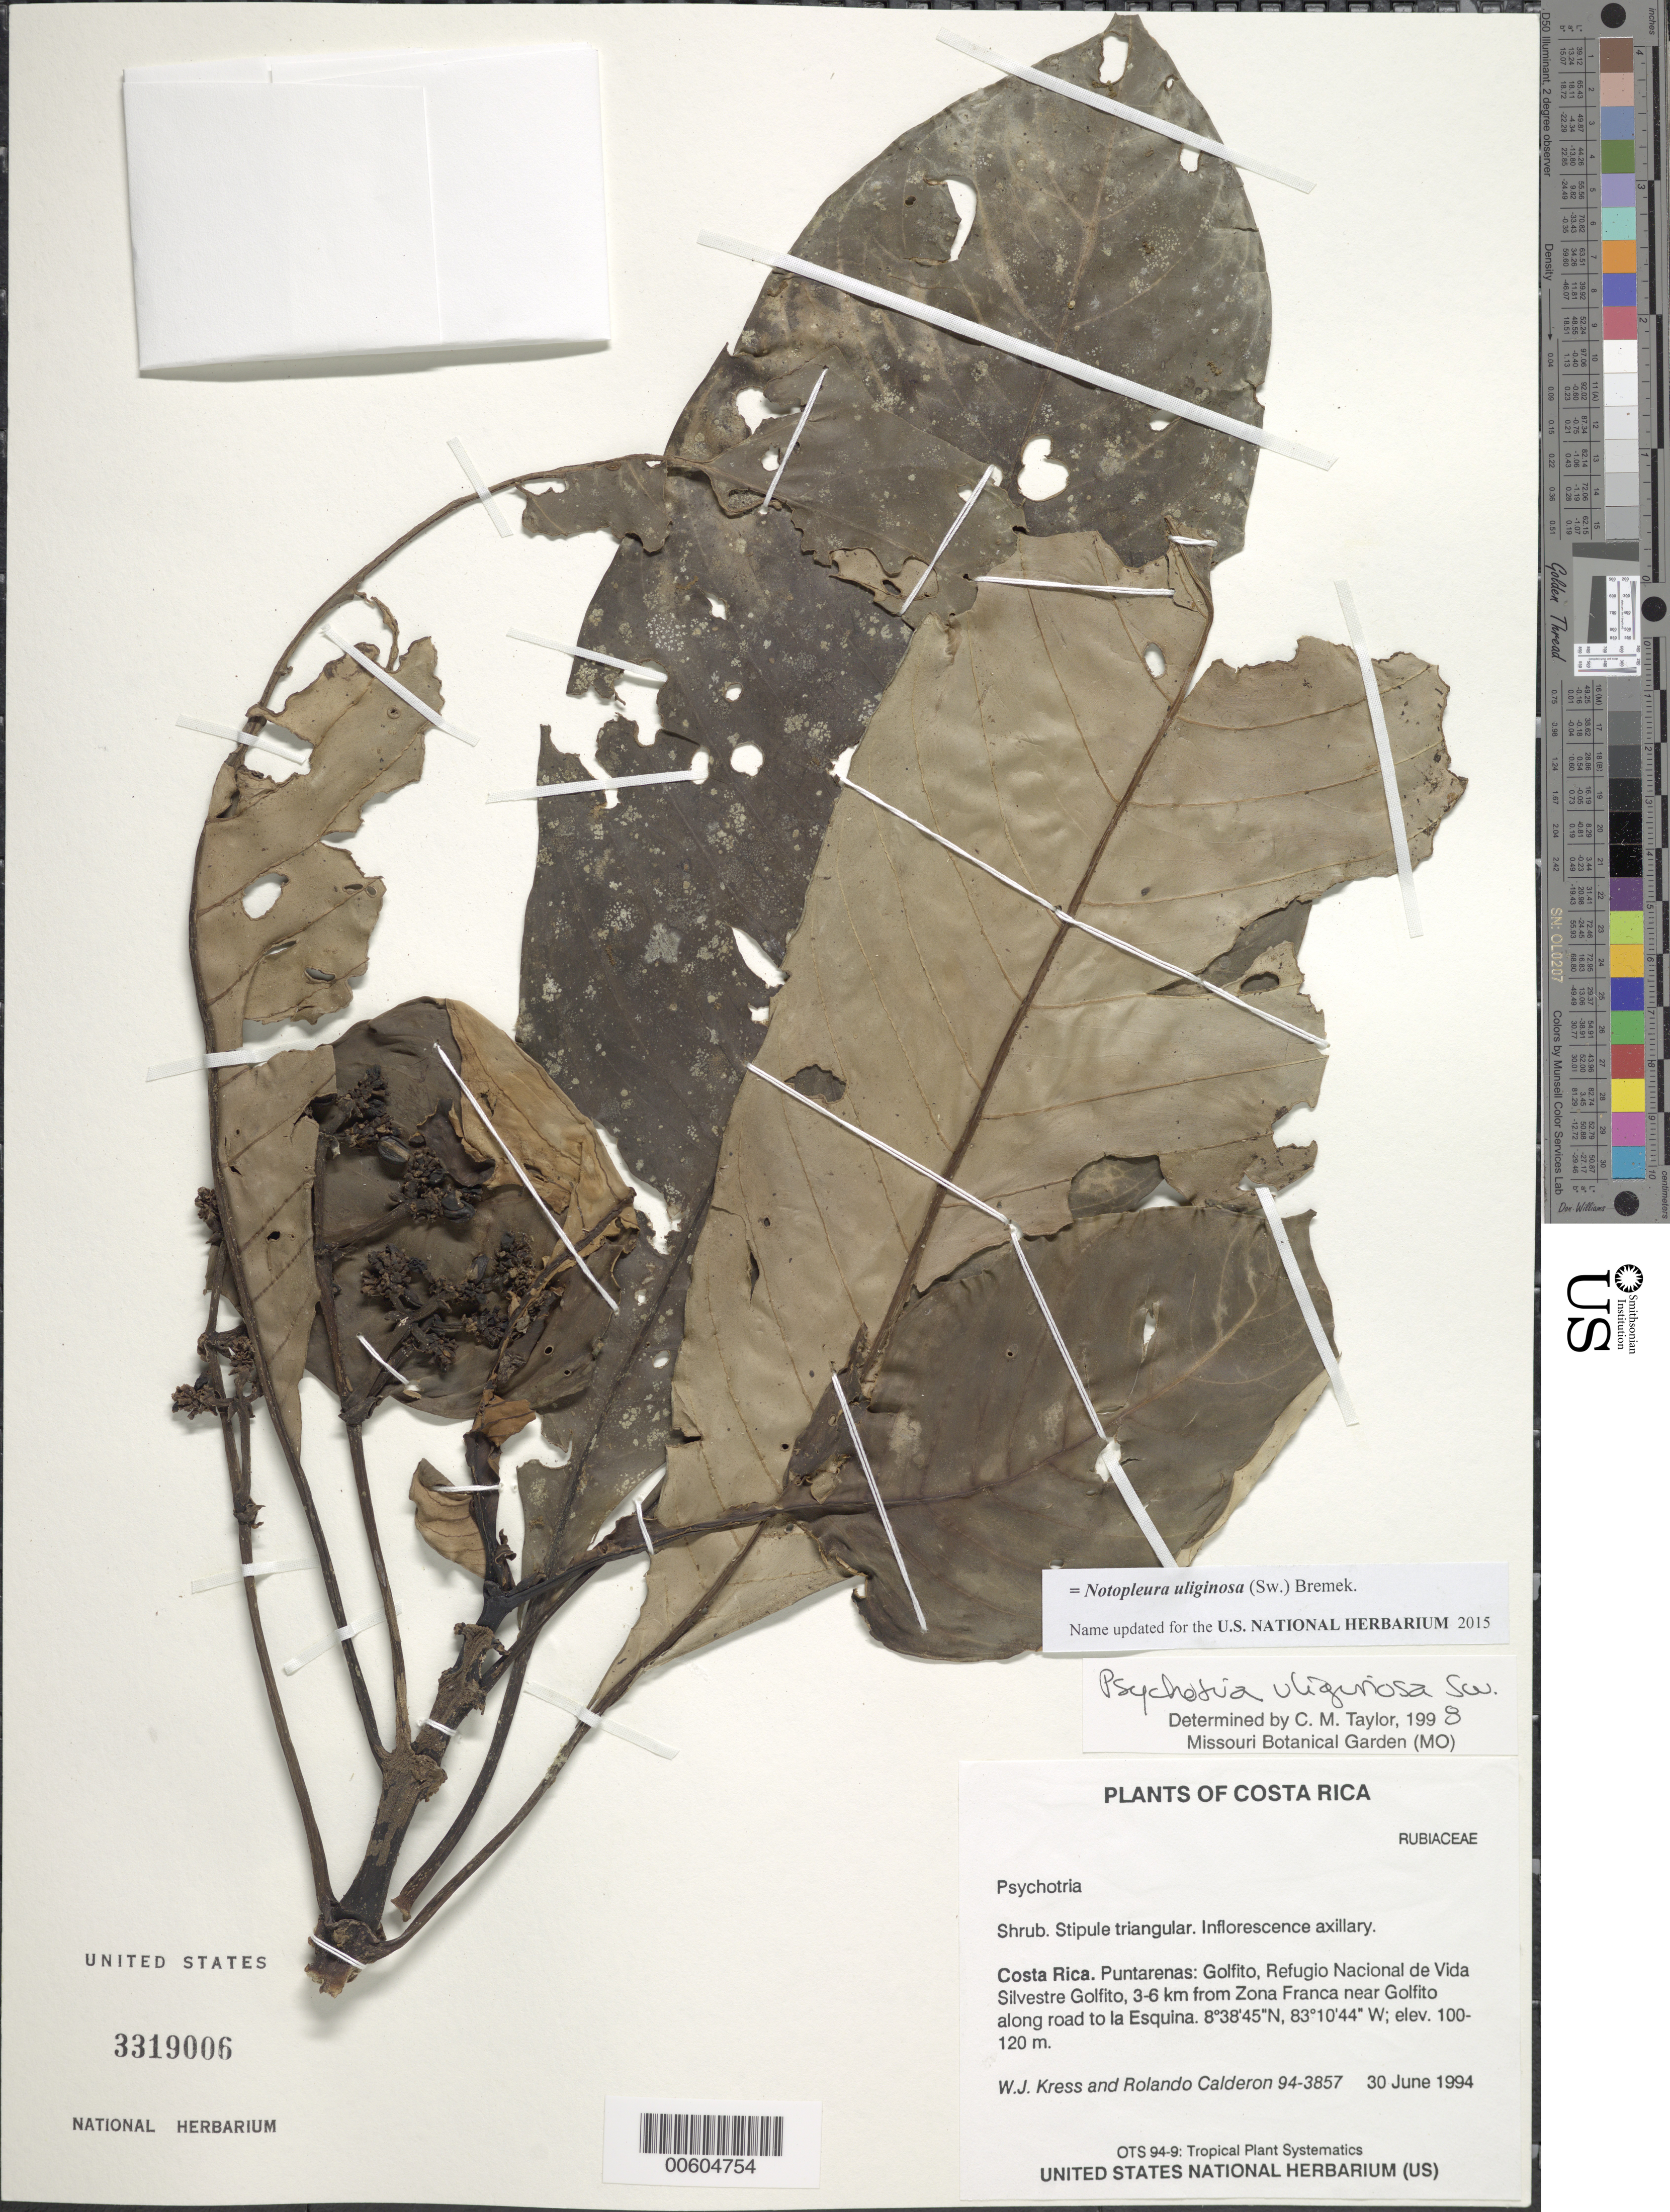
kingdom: Plantae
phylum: Tracheophyta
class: Magnoliopsida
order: Gentianales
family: Rubiaceae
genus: Psychotria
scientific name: Psychotria uliginosa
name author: Sw.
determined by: Taylor, Charlotte M.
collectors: W. J. Kress & R. Calderon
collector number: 94-3857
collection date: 1994-06-30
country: Costa Rica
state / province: Puntarenas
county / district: Golfito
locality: Refugio Nacional de Vida Silvestre Golfito. 3-6 km from Zona Franca near Golfito along the road to La Esquina.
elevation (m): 100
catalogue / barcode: US 3319006